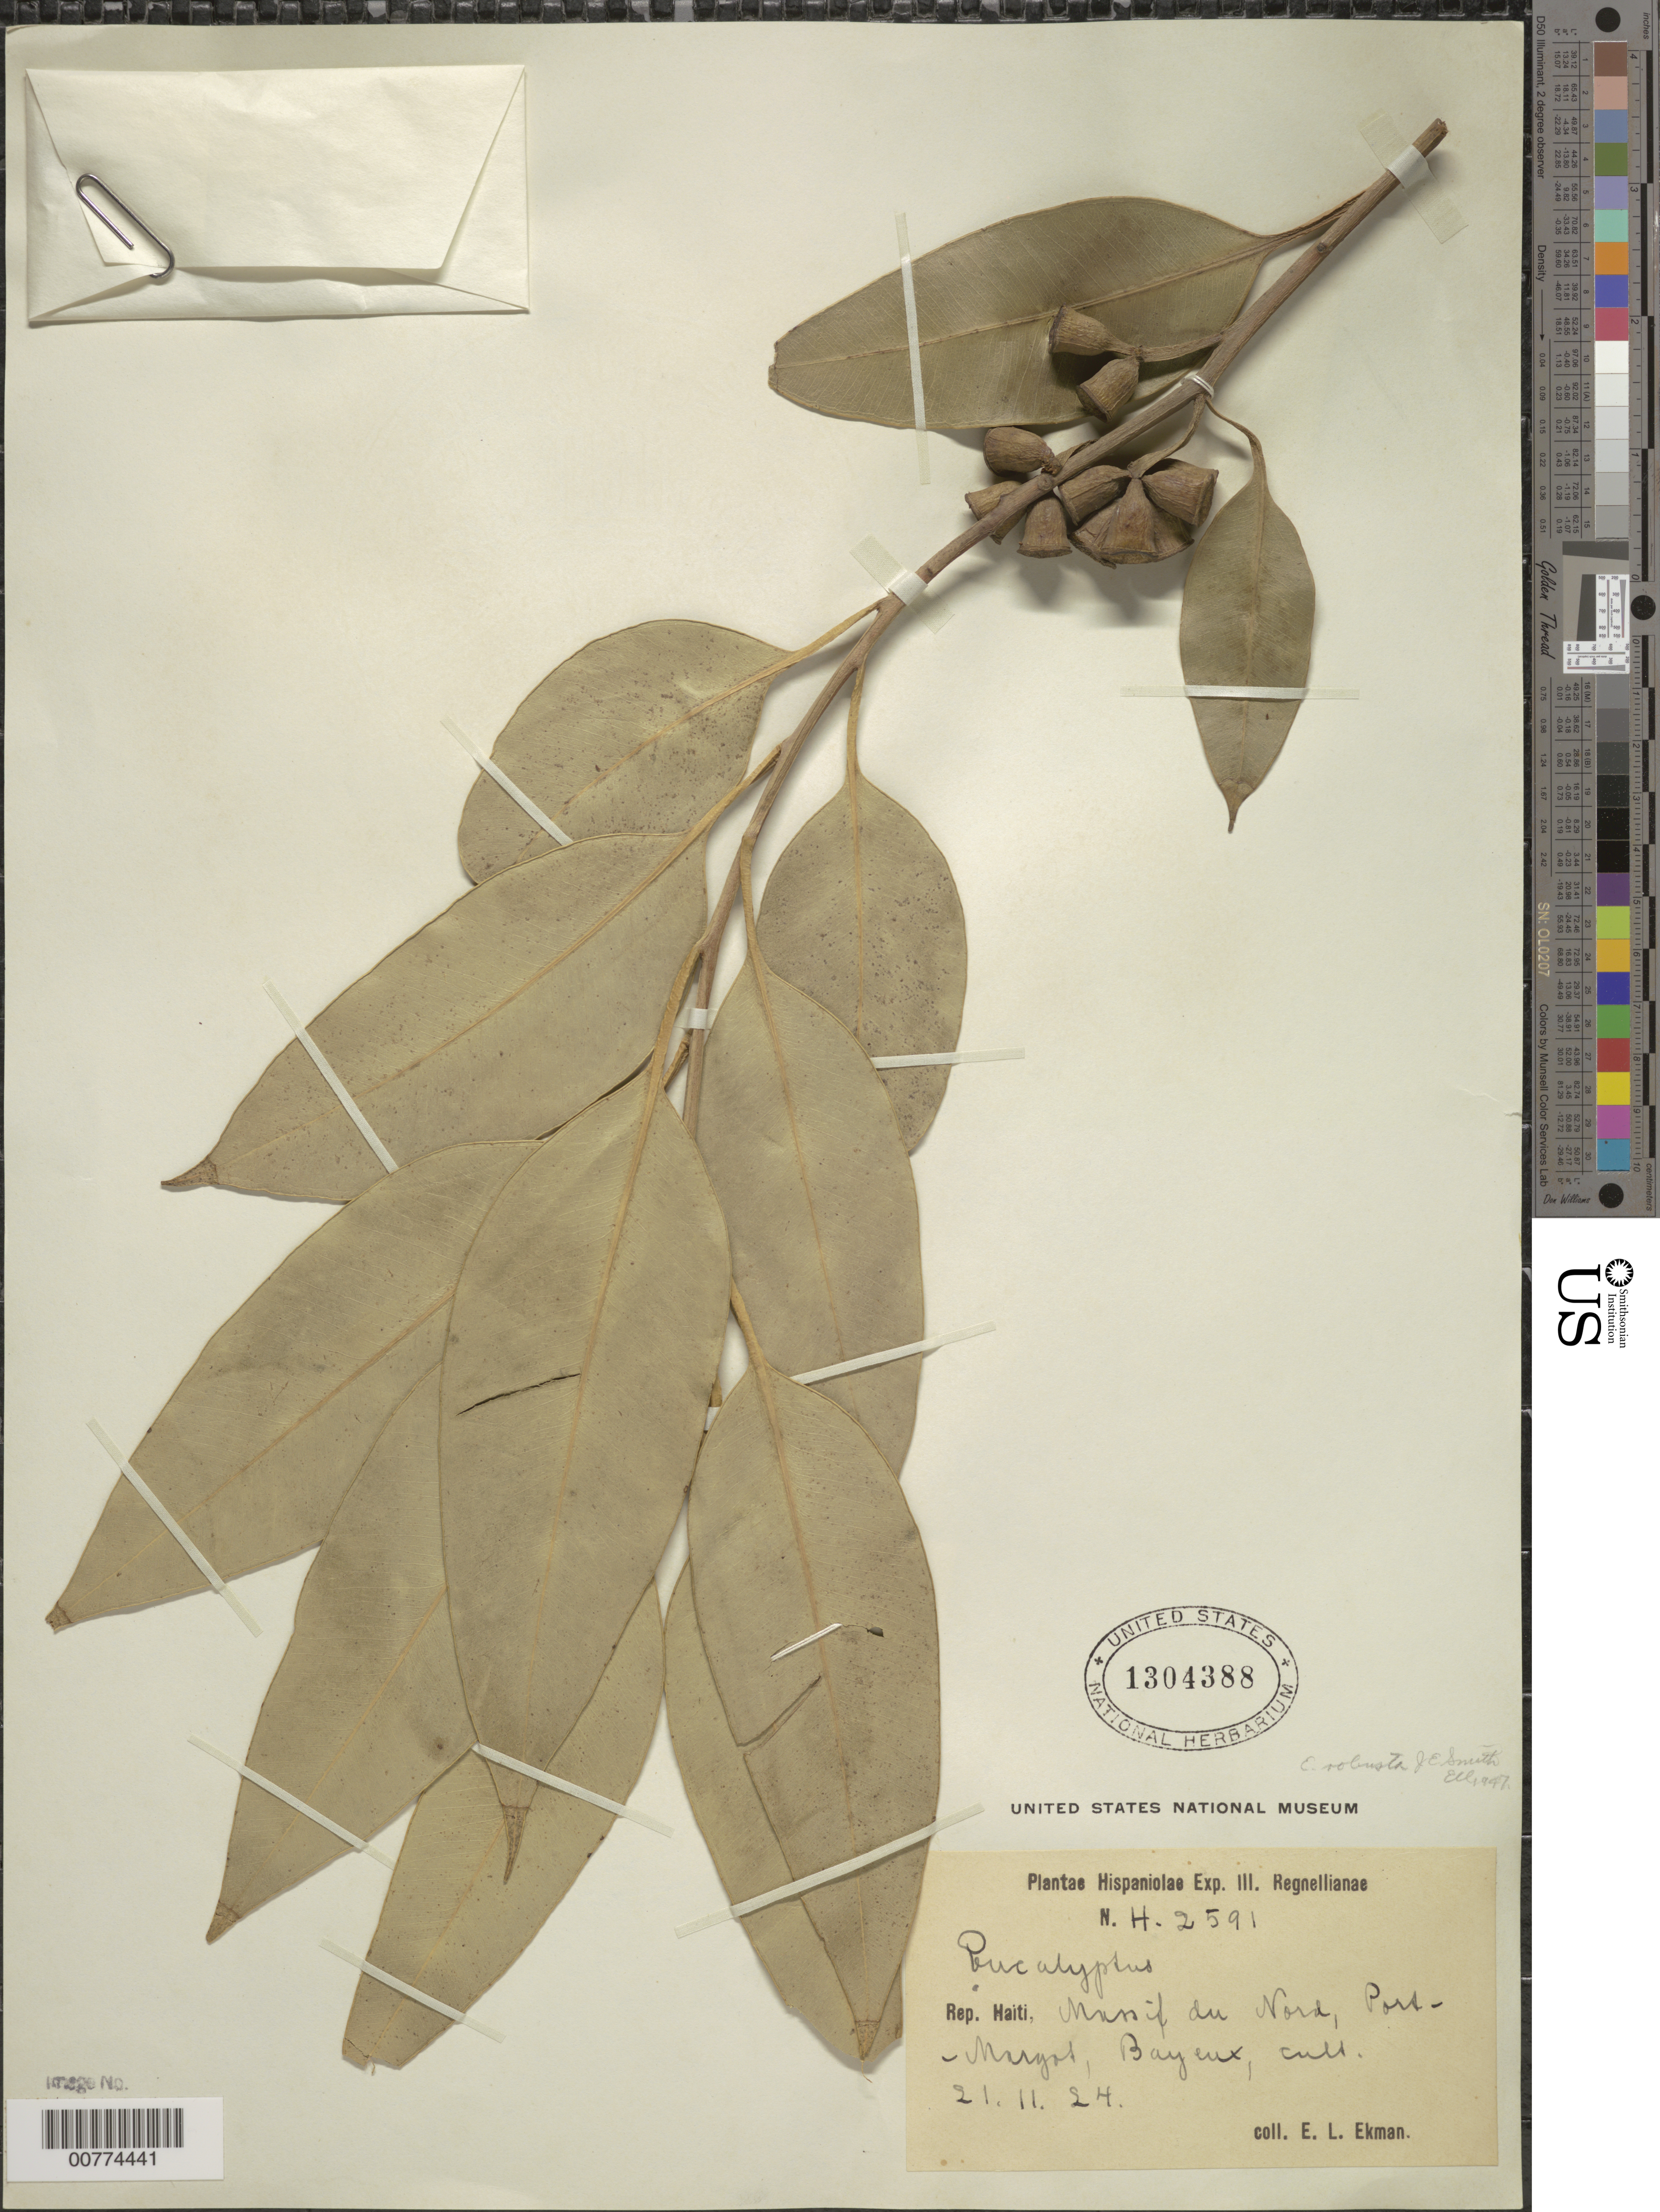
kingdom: Plantae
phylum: Tracheophyta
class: Magnoliopsida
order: Myrtales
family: Myrtaceae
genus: Eucalyptus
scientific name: Eucalyptus robusta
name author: Sm.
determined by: Killip, Ellsworth P.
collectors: E. L. Ekman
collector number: H 2591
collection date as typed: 21 Nov 1924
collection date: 1924-11-21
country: Haiti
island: Hispaniola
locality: Massif du Nord, Port-Margot, Bayeux.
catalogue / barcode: US 1304388